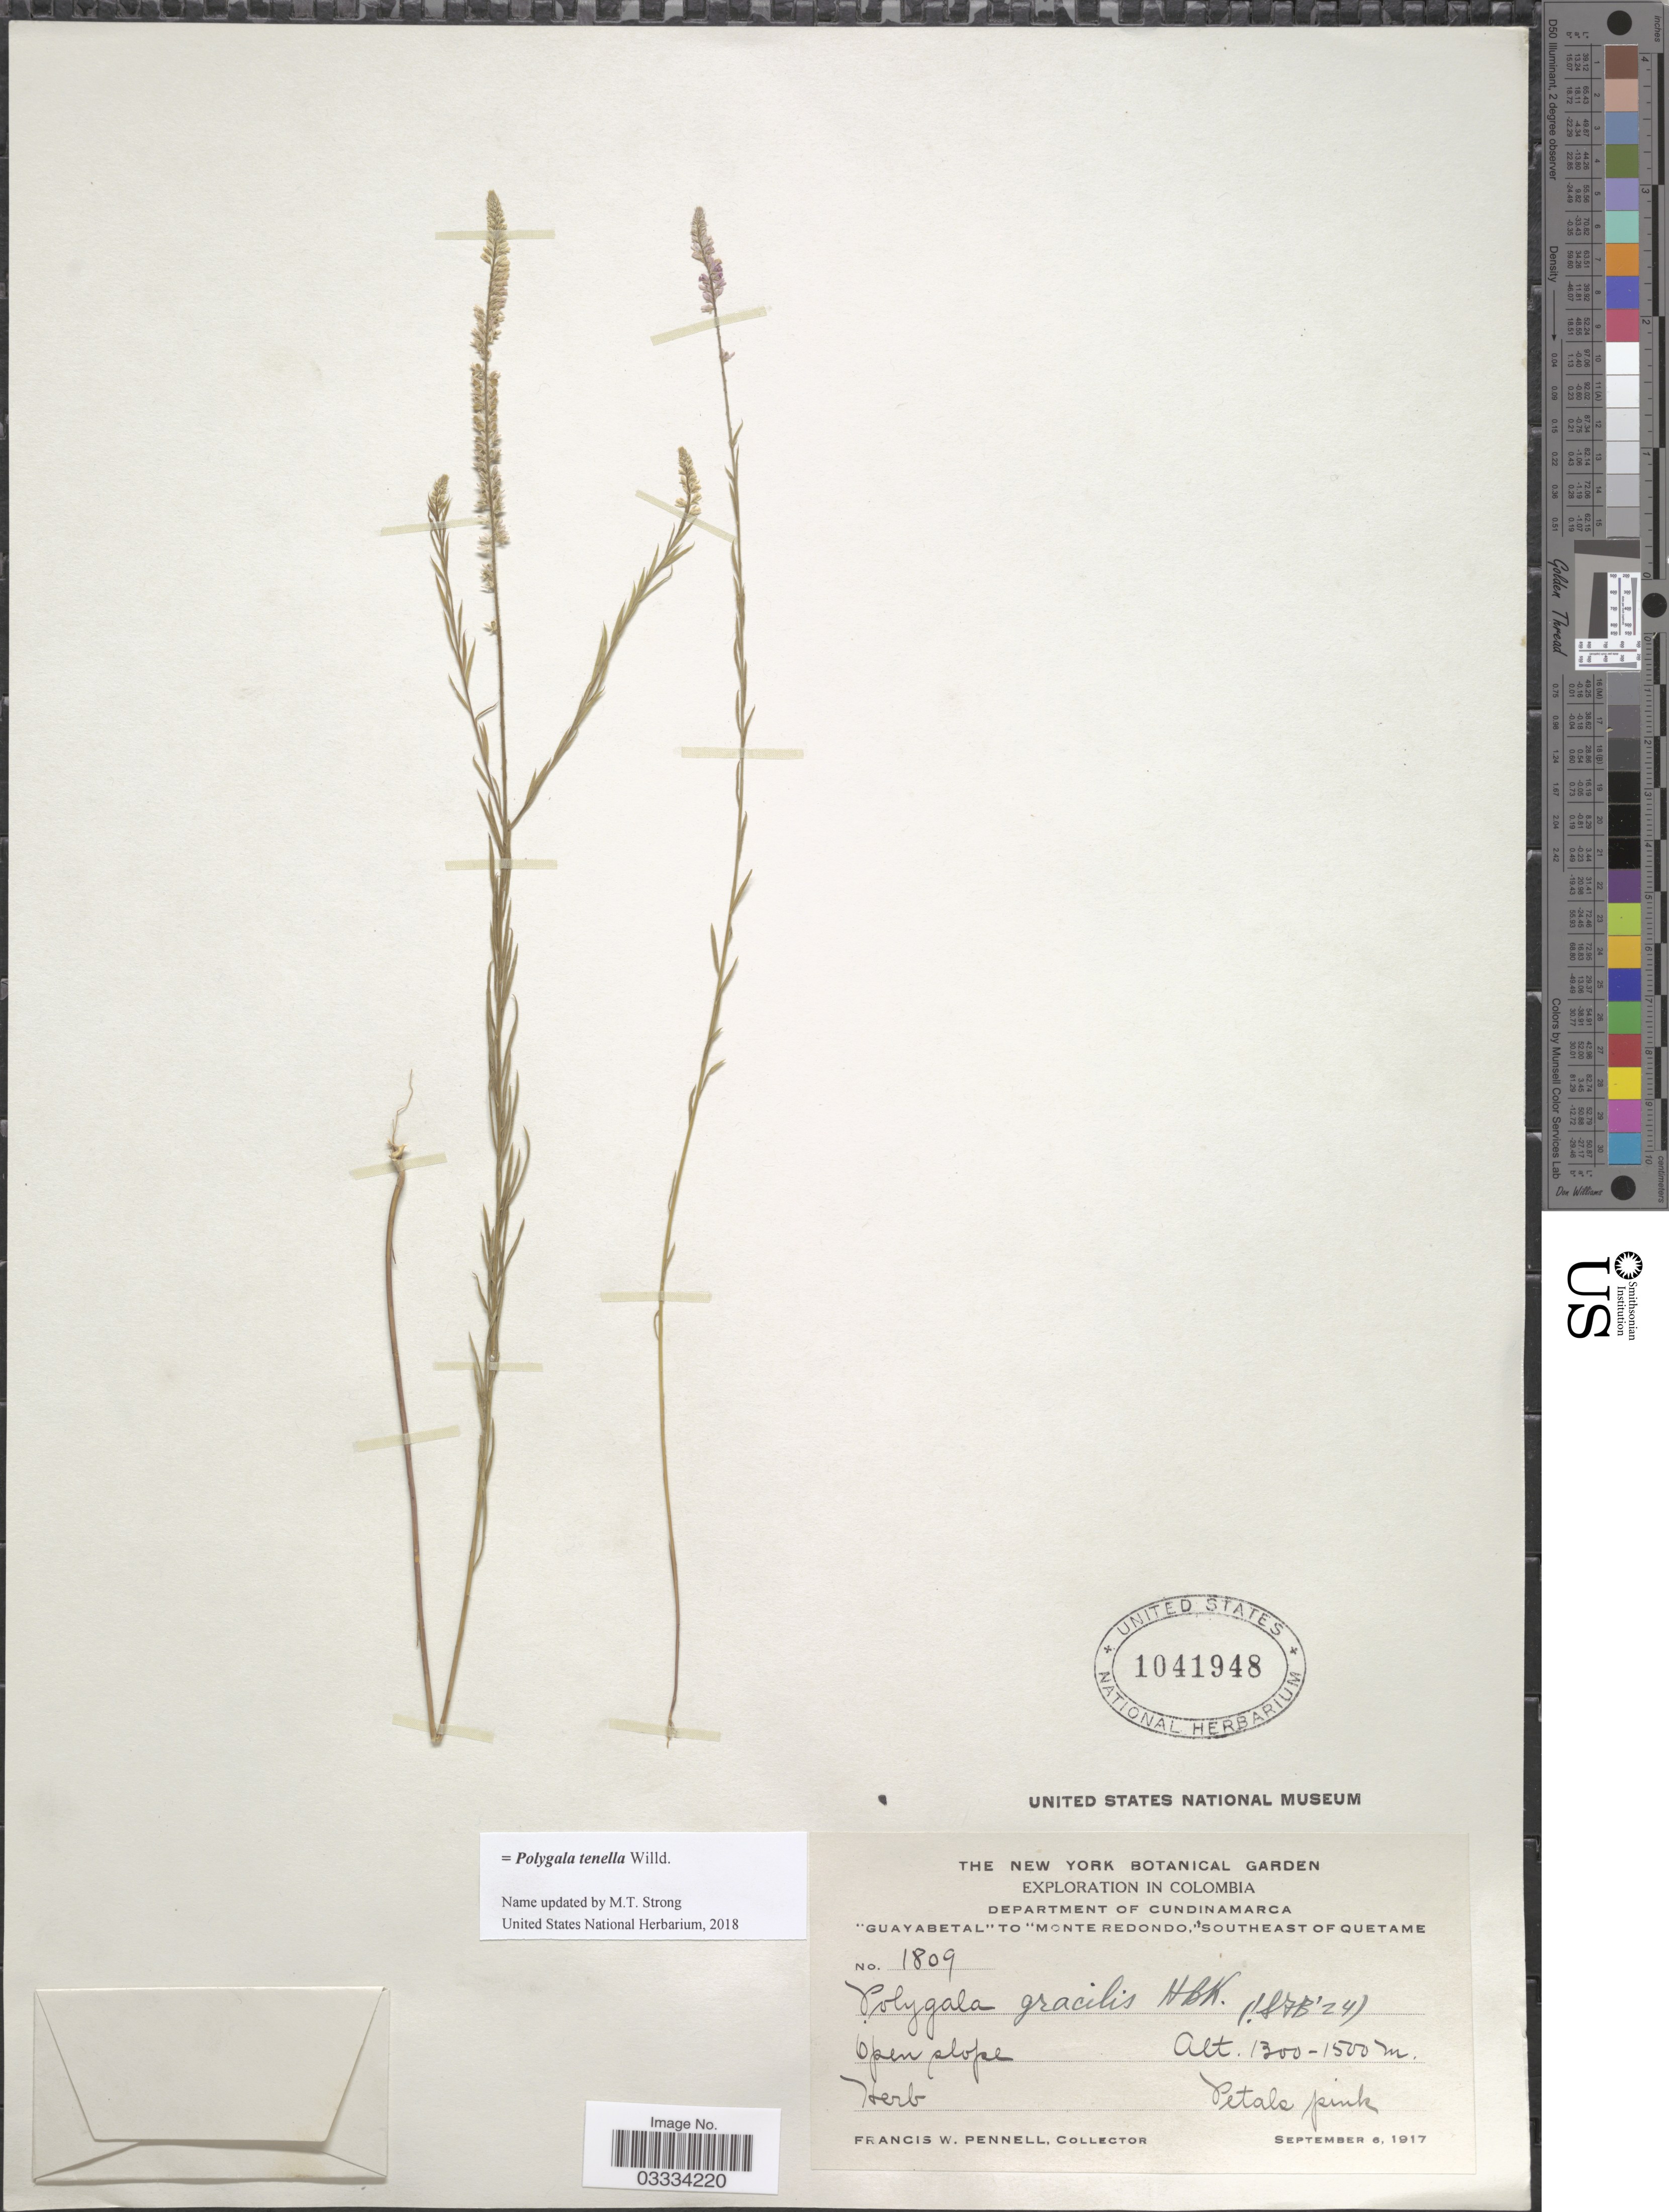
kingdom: Plantae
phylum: Tracheophyta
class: Magnoliopsida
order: Fabales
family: Polygalaceae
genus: Polygala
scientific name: Polygala tenella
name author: Willd.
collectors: F. W. Pennell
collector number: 1809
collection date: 1917-09-06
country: Colombia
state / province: Cundinamarca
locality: Department of Cundinamarca. "Guayabetal" to "Monte Redondo," Southeast of Quetame.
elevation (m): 1300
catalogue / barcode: US 1041948